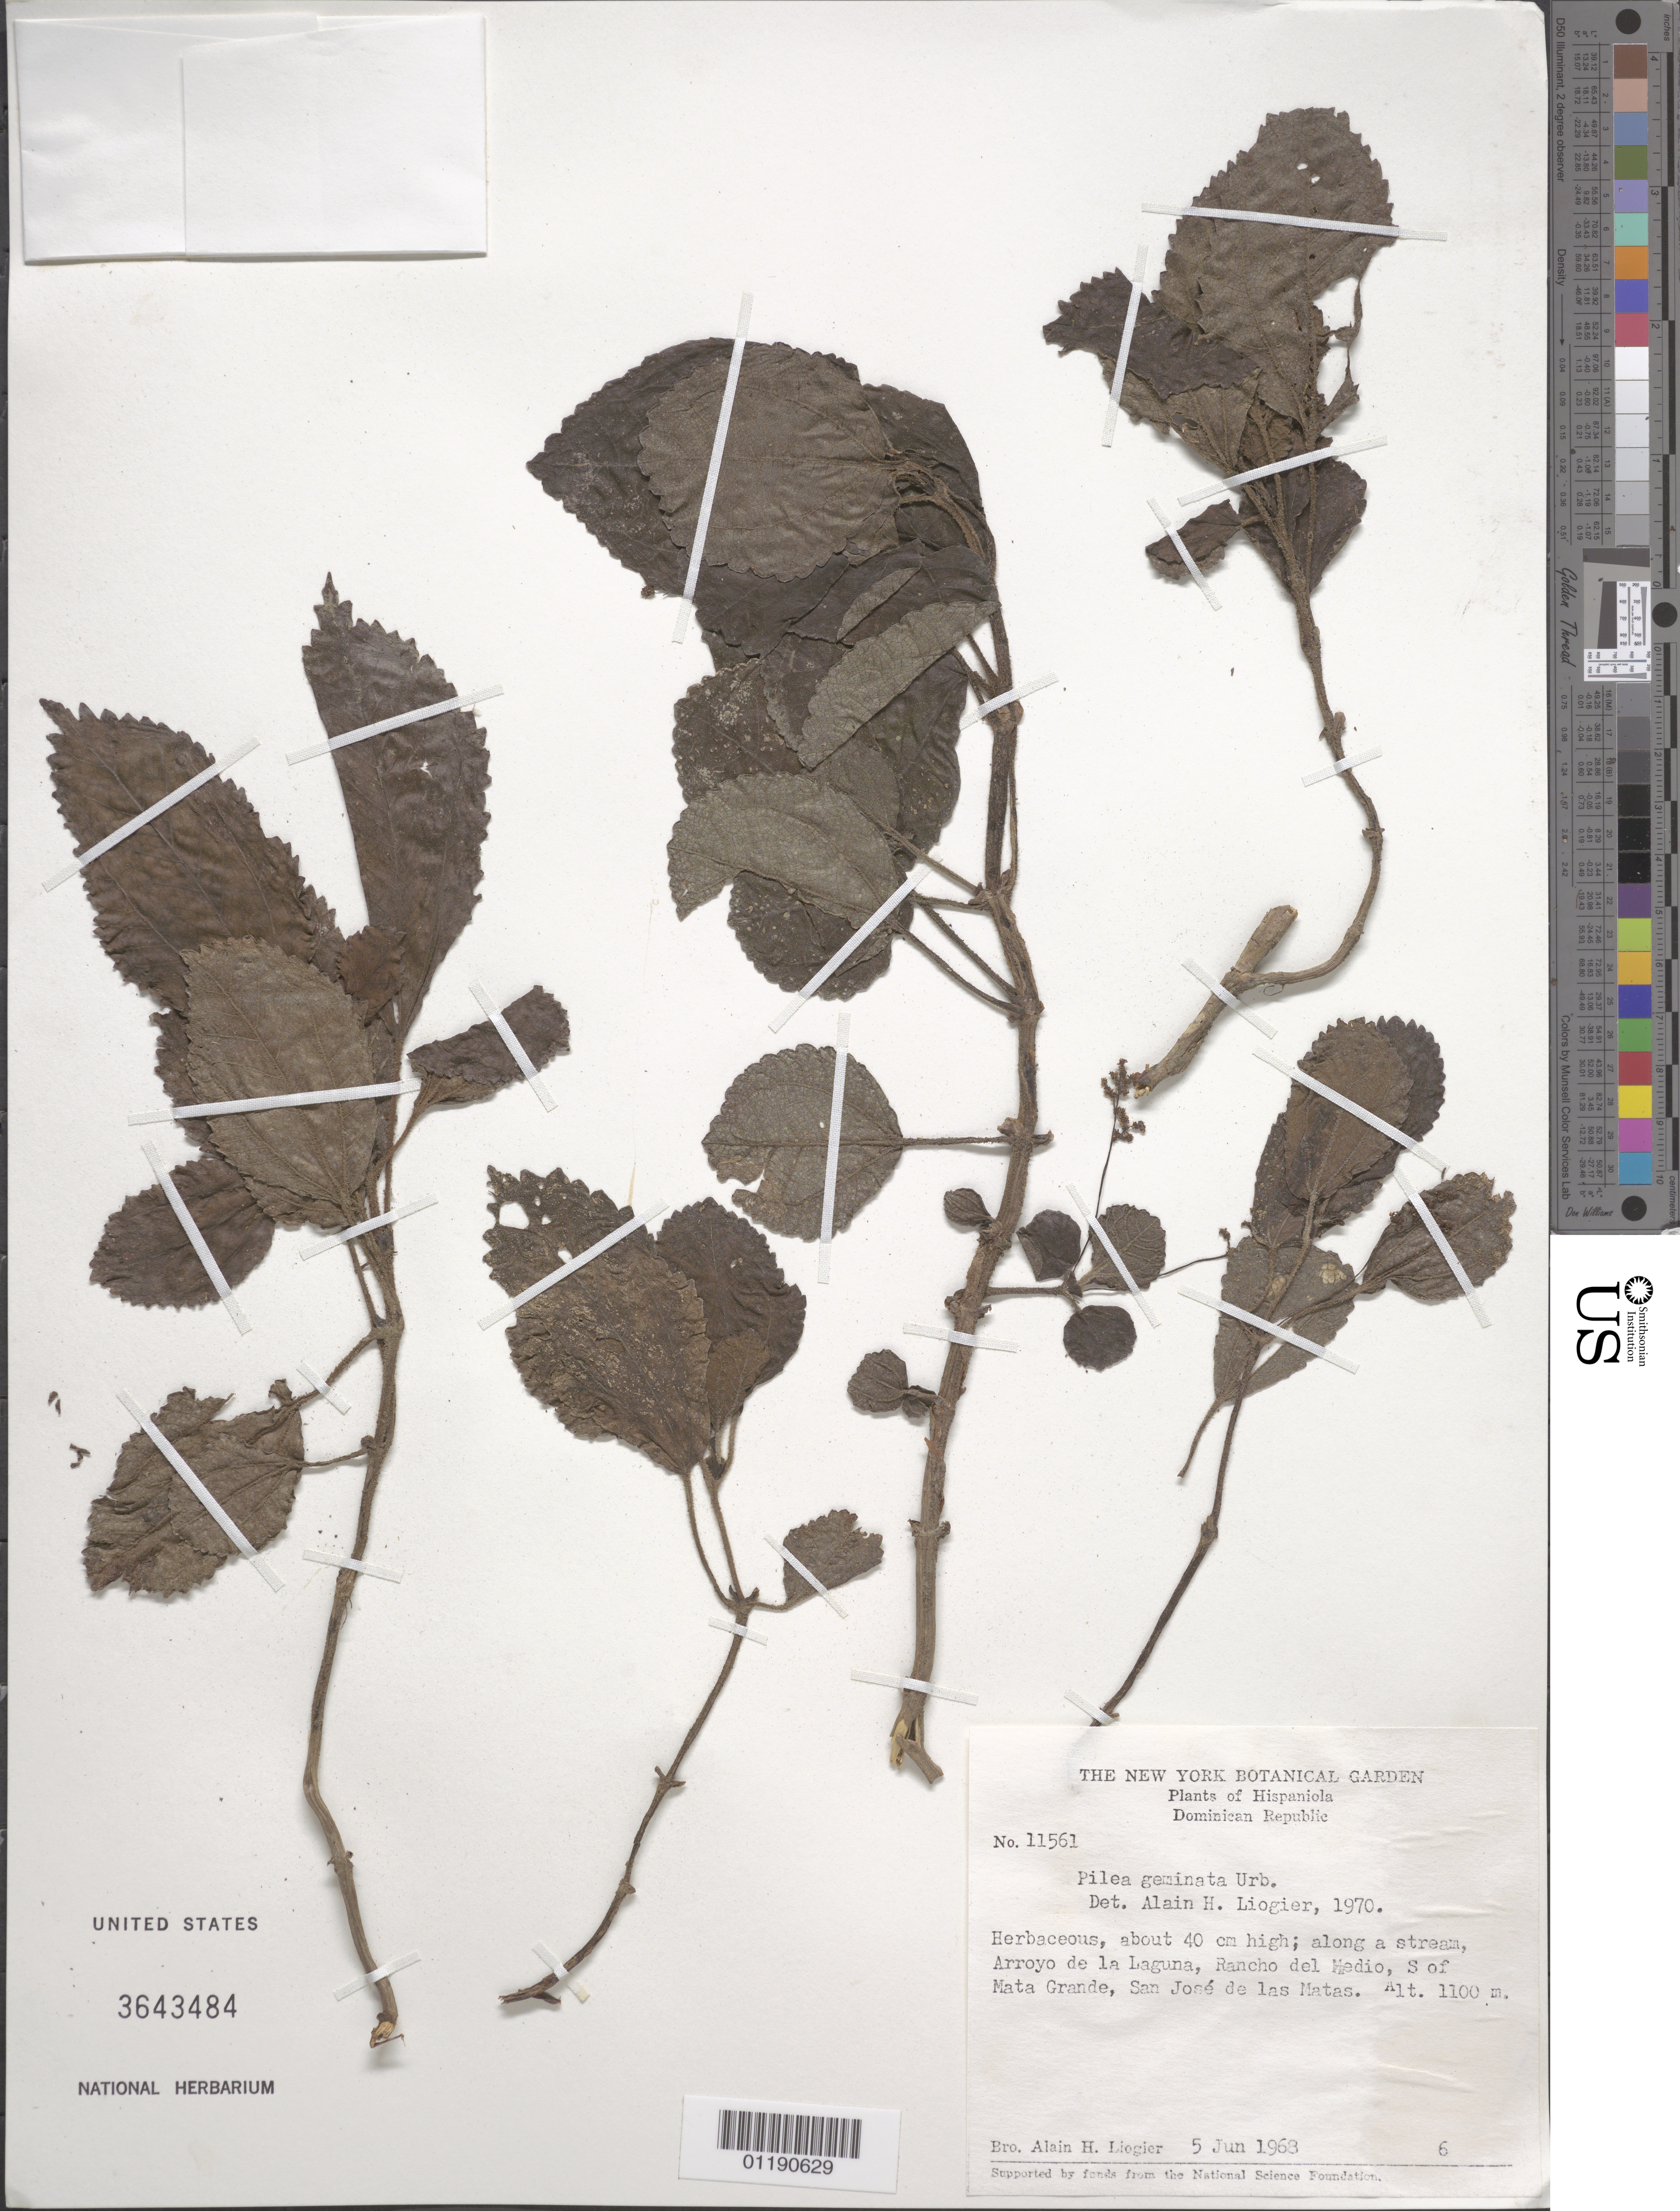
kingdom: Plantae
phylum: Tracheophyta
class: Magnoliopsida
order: Rosales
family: Urticaceae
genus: Pilea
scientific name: Pilea geminata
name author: Urb.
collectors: A. H. Liogier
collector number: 11561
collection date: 1968-06-05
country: Dominican Republic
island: Hispaniola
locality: Arroyo de la Laguna, Rancho del Medio, S of Mata Grande, San José de las Matas.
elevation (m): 1100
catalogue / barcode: US 3643484